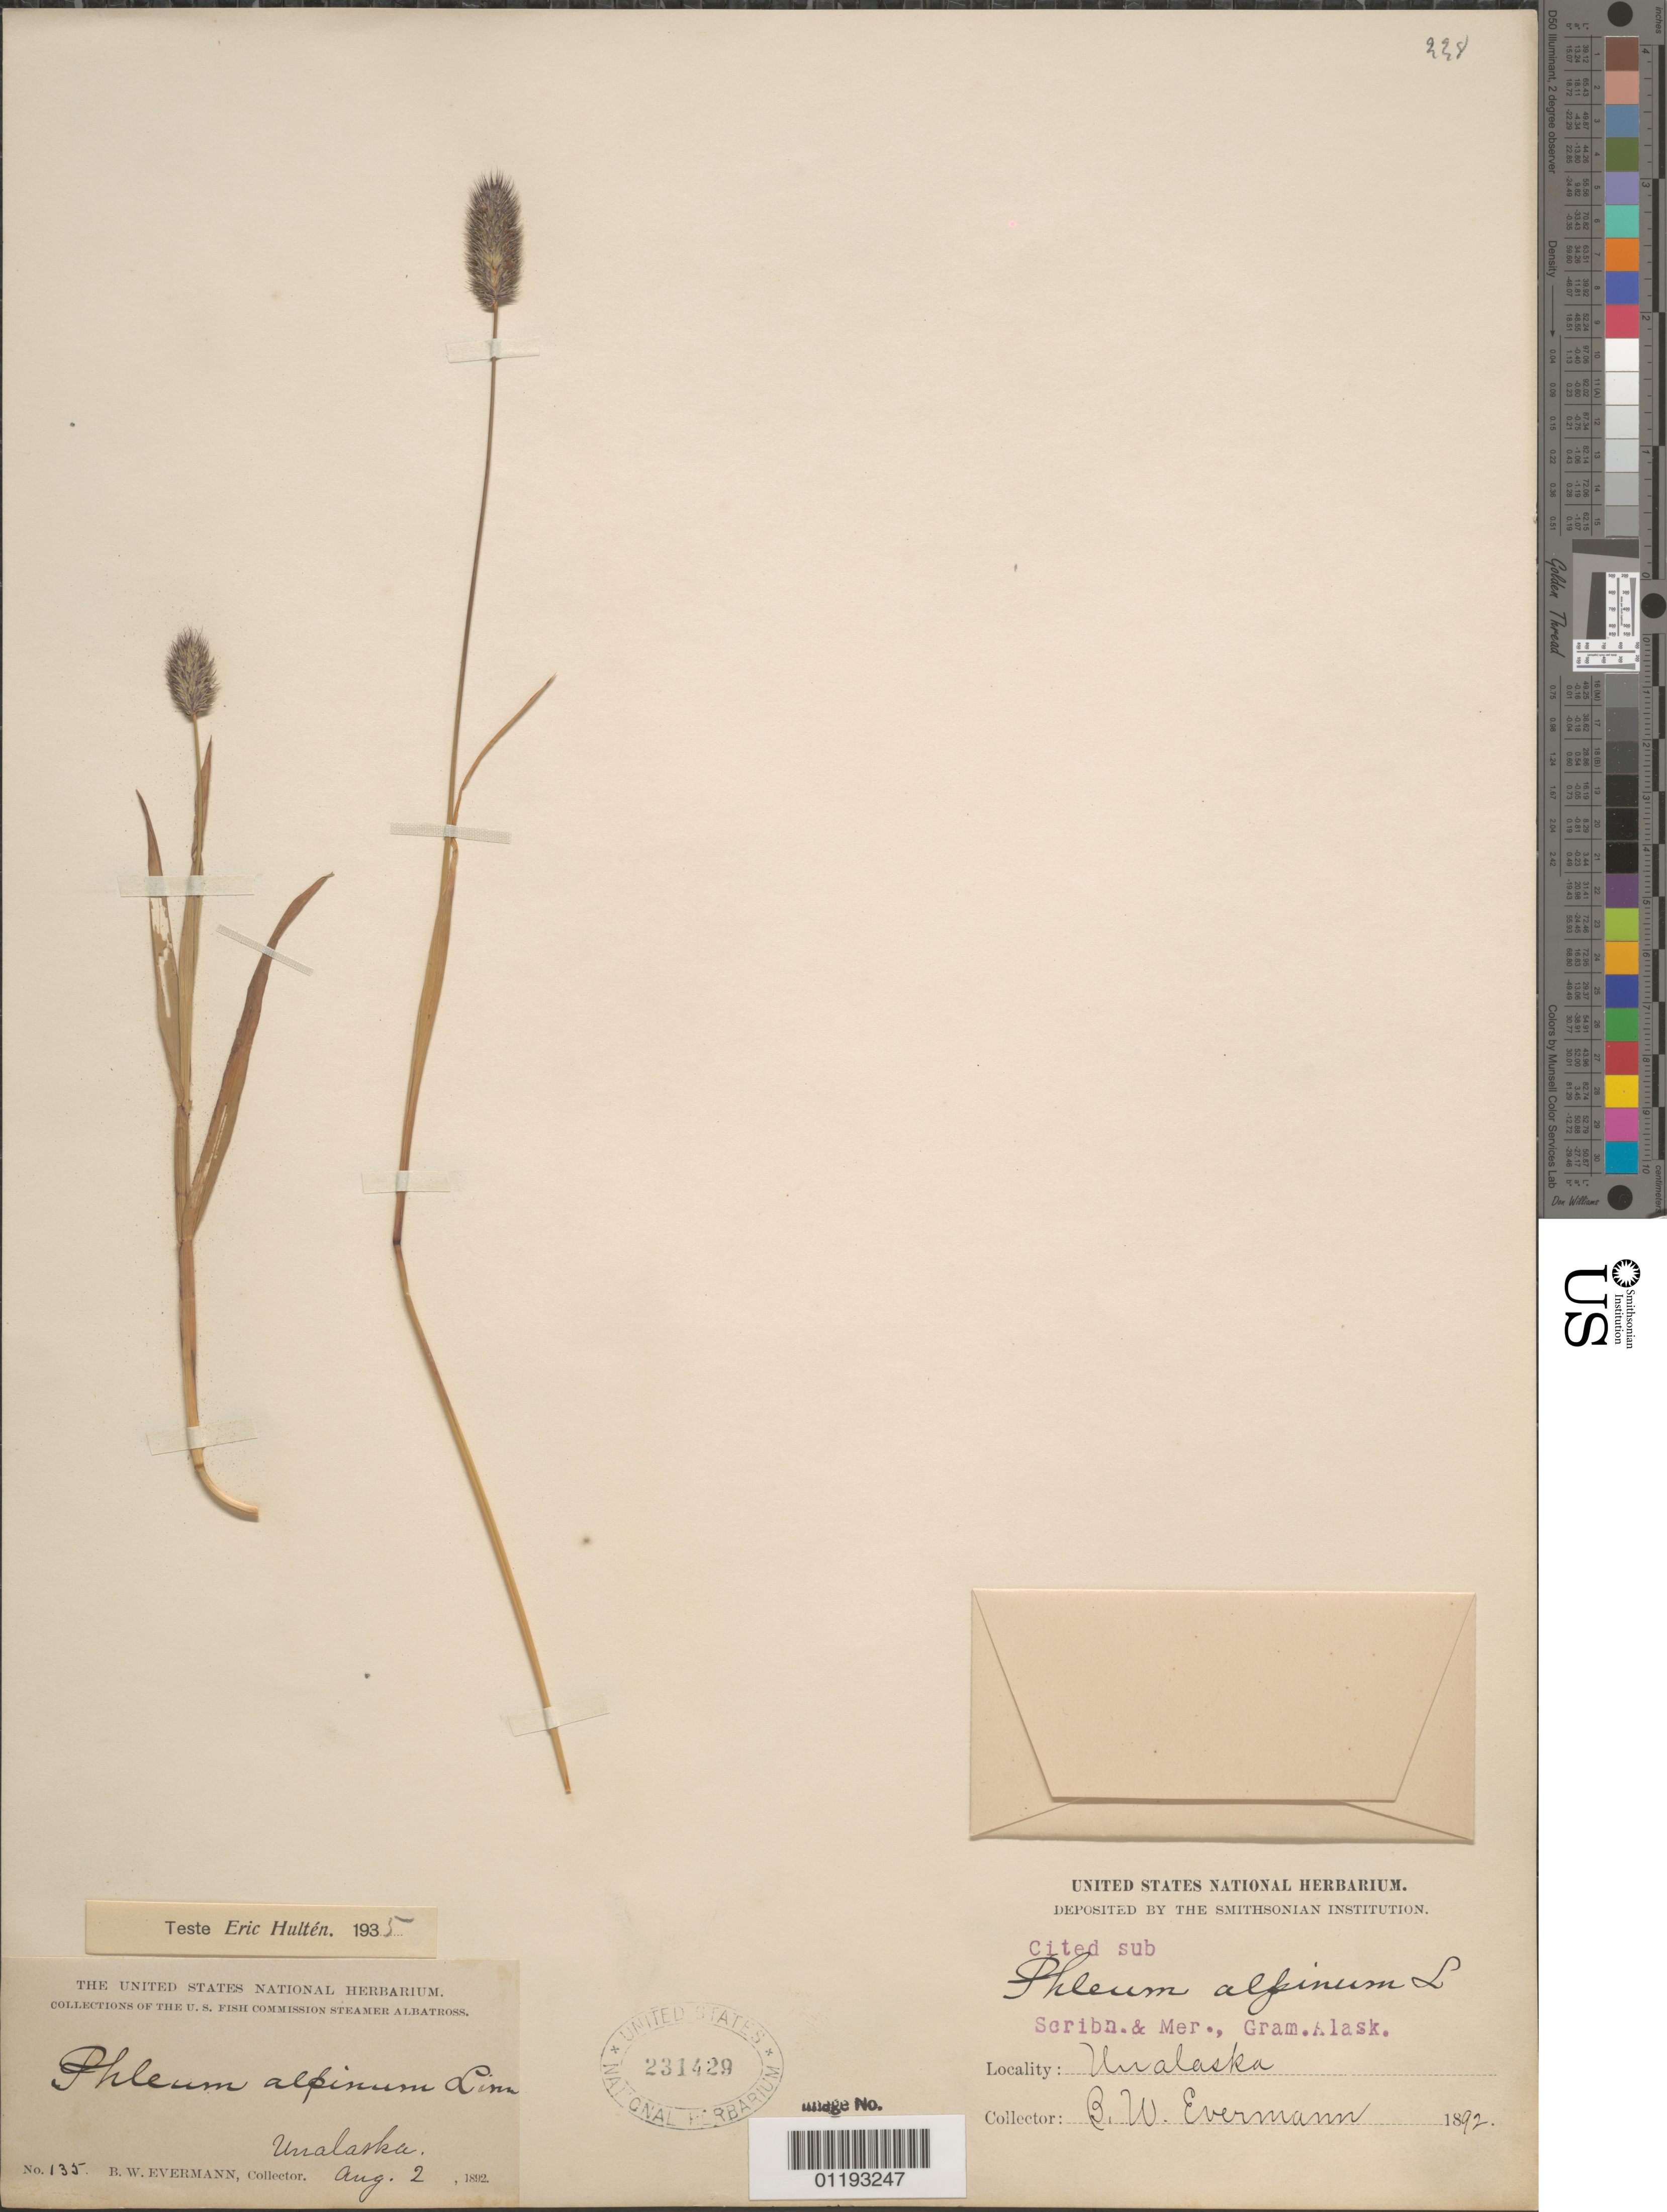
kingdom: Plantae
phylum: Tracheophyta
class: Liliopsida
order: Poales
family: Poaceae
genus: Phleum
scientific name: Phleum alpinum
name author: L.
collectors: B. W. Evermann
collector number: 135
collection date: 1892-08-02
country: United States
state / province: Alaska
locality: Unalaska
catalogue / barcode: US 231429